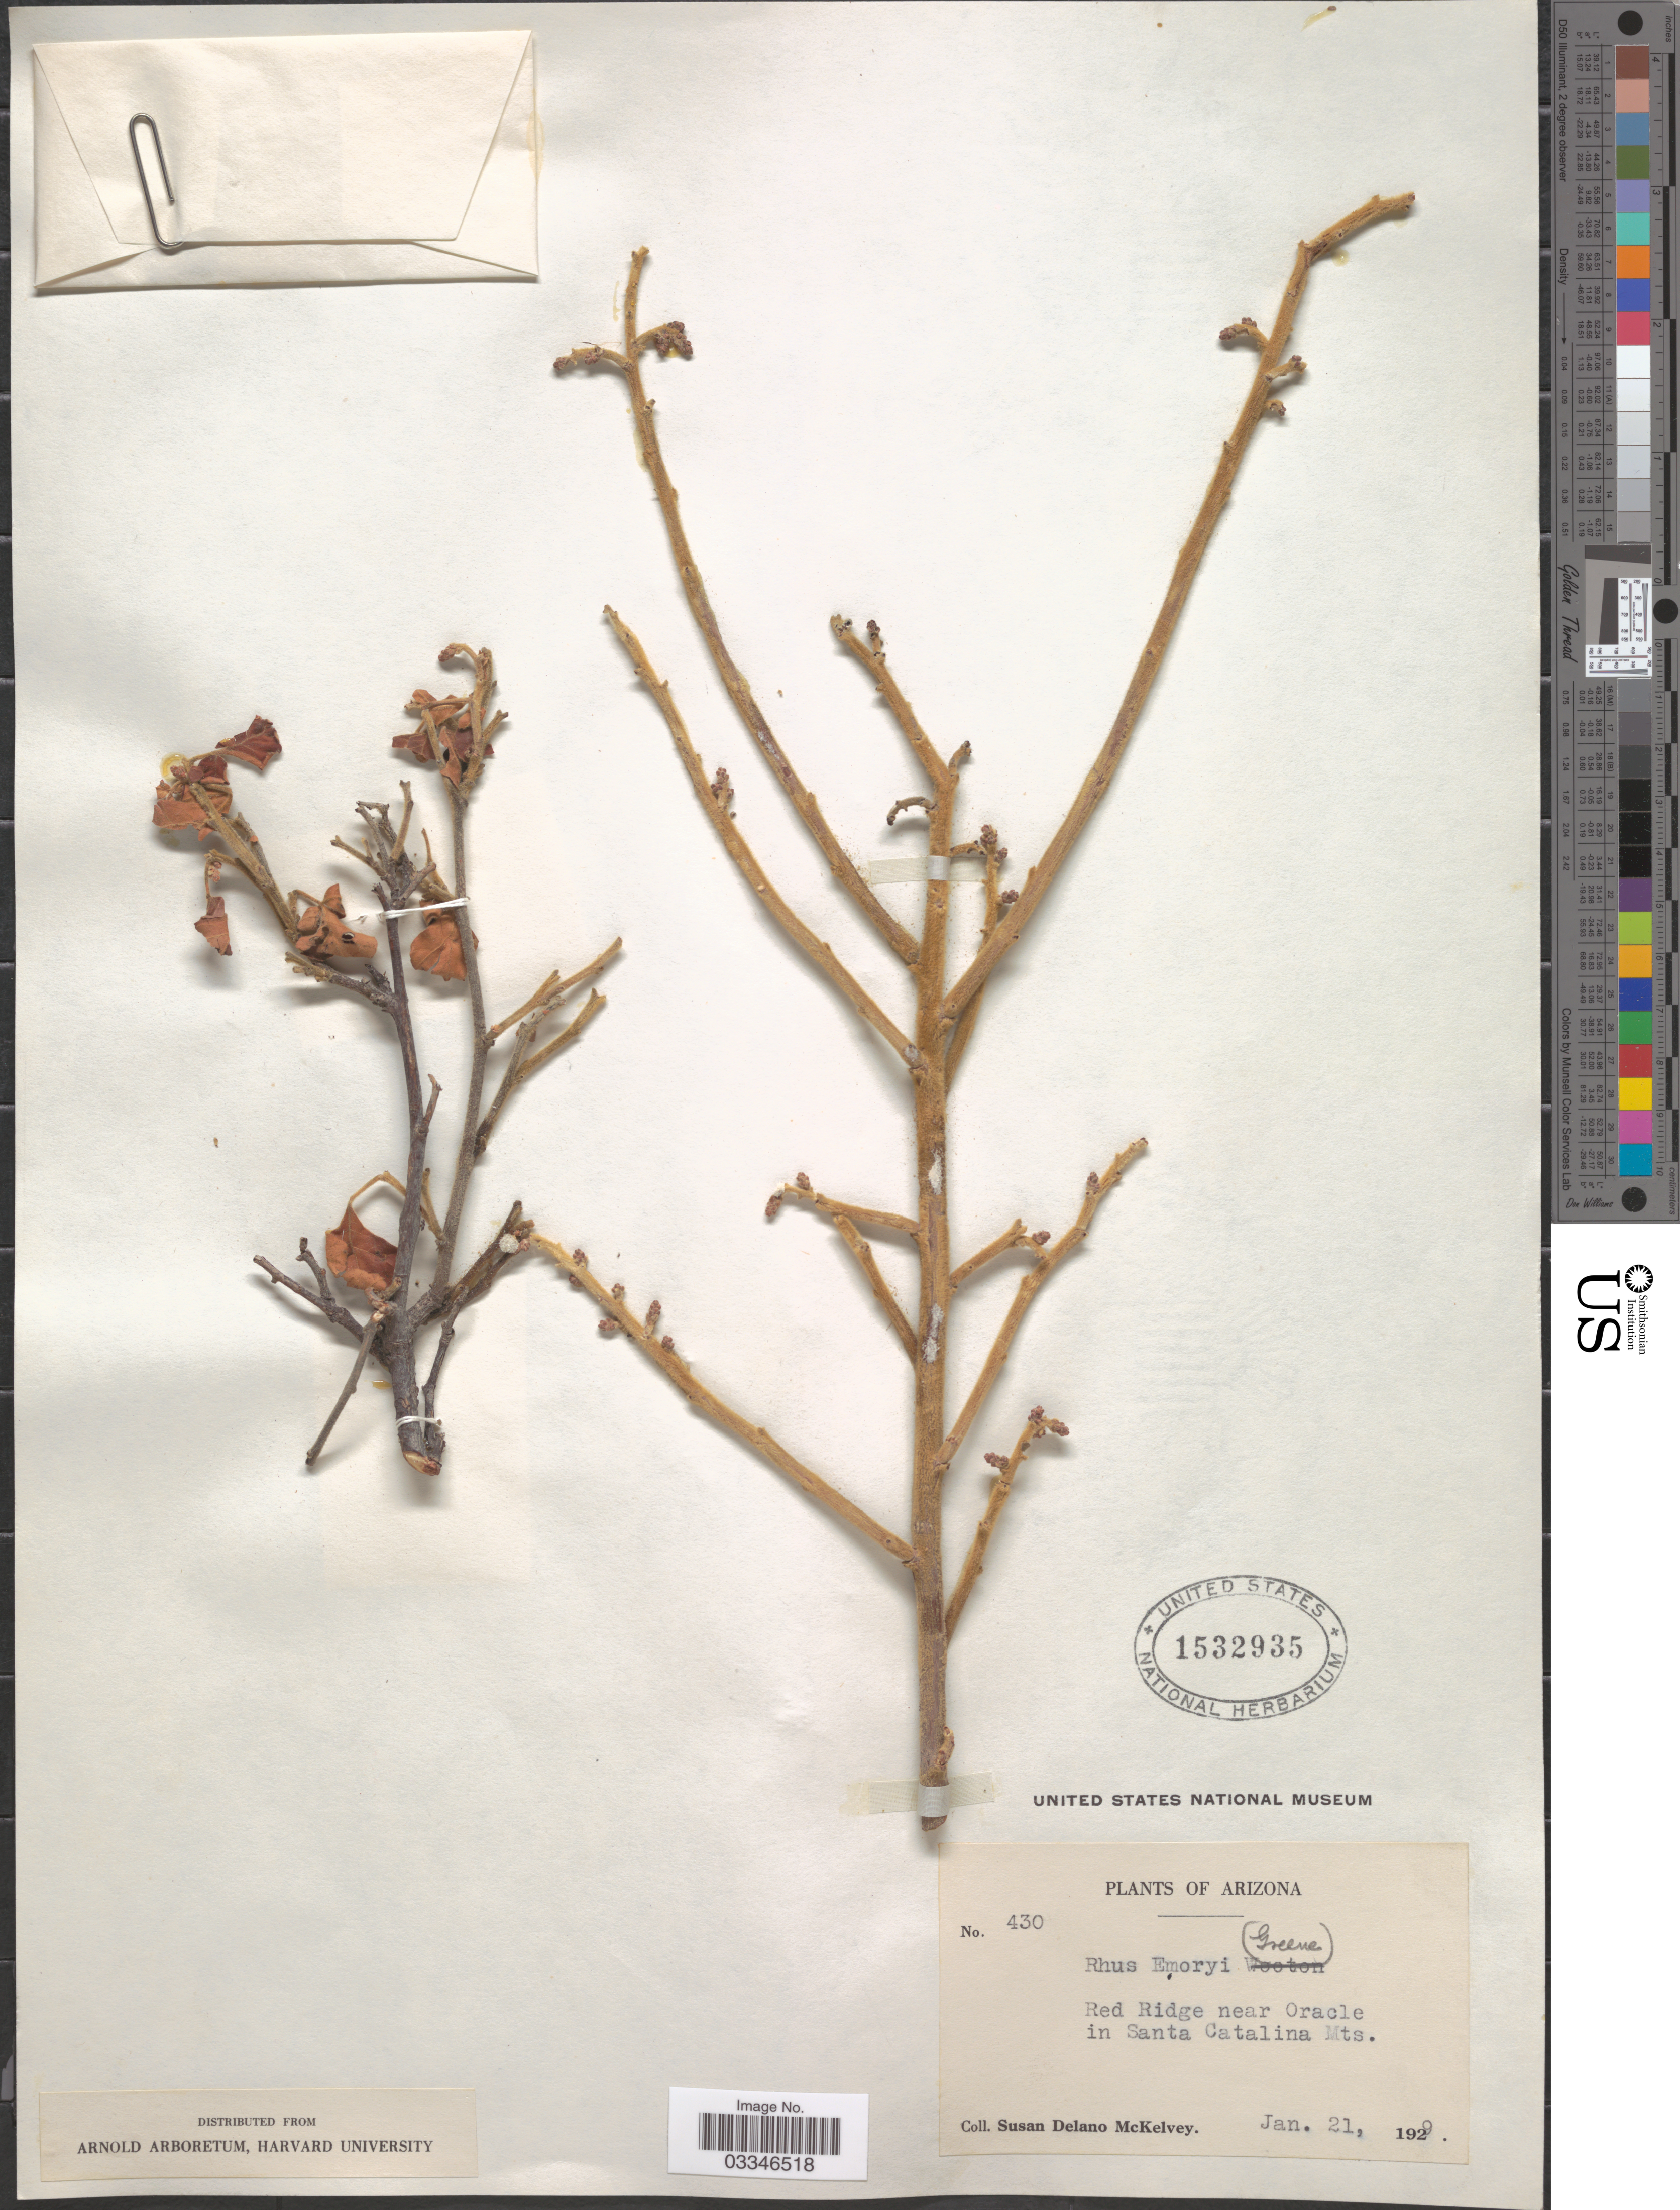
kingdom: Plantae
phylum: Tracheophyta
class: Magnoliopsida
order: Sapindales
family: Anacardiaceae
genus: Rhus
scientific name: Rhus trilobata var. pilosissima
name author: Engl.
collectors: S. A. McKelvey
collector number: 430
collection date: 1929-01-21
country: United States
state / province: Arizona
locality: Red Ridge near Oracle in Santa Catalina Mts.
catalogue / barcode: US 1532935